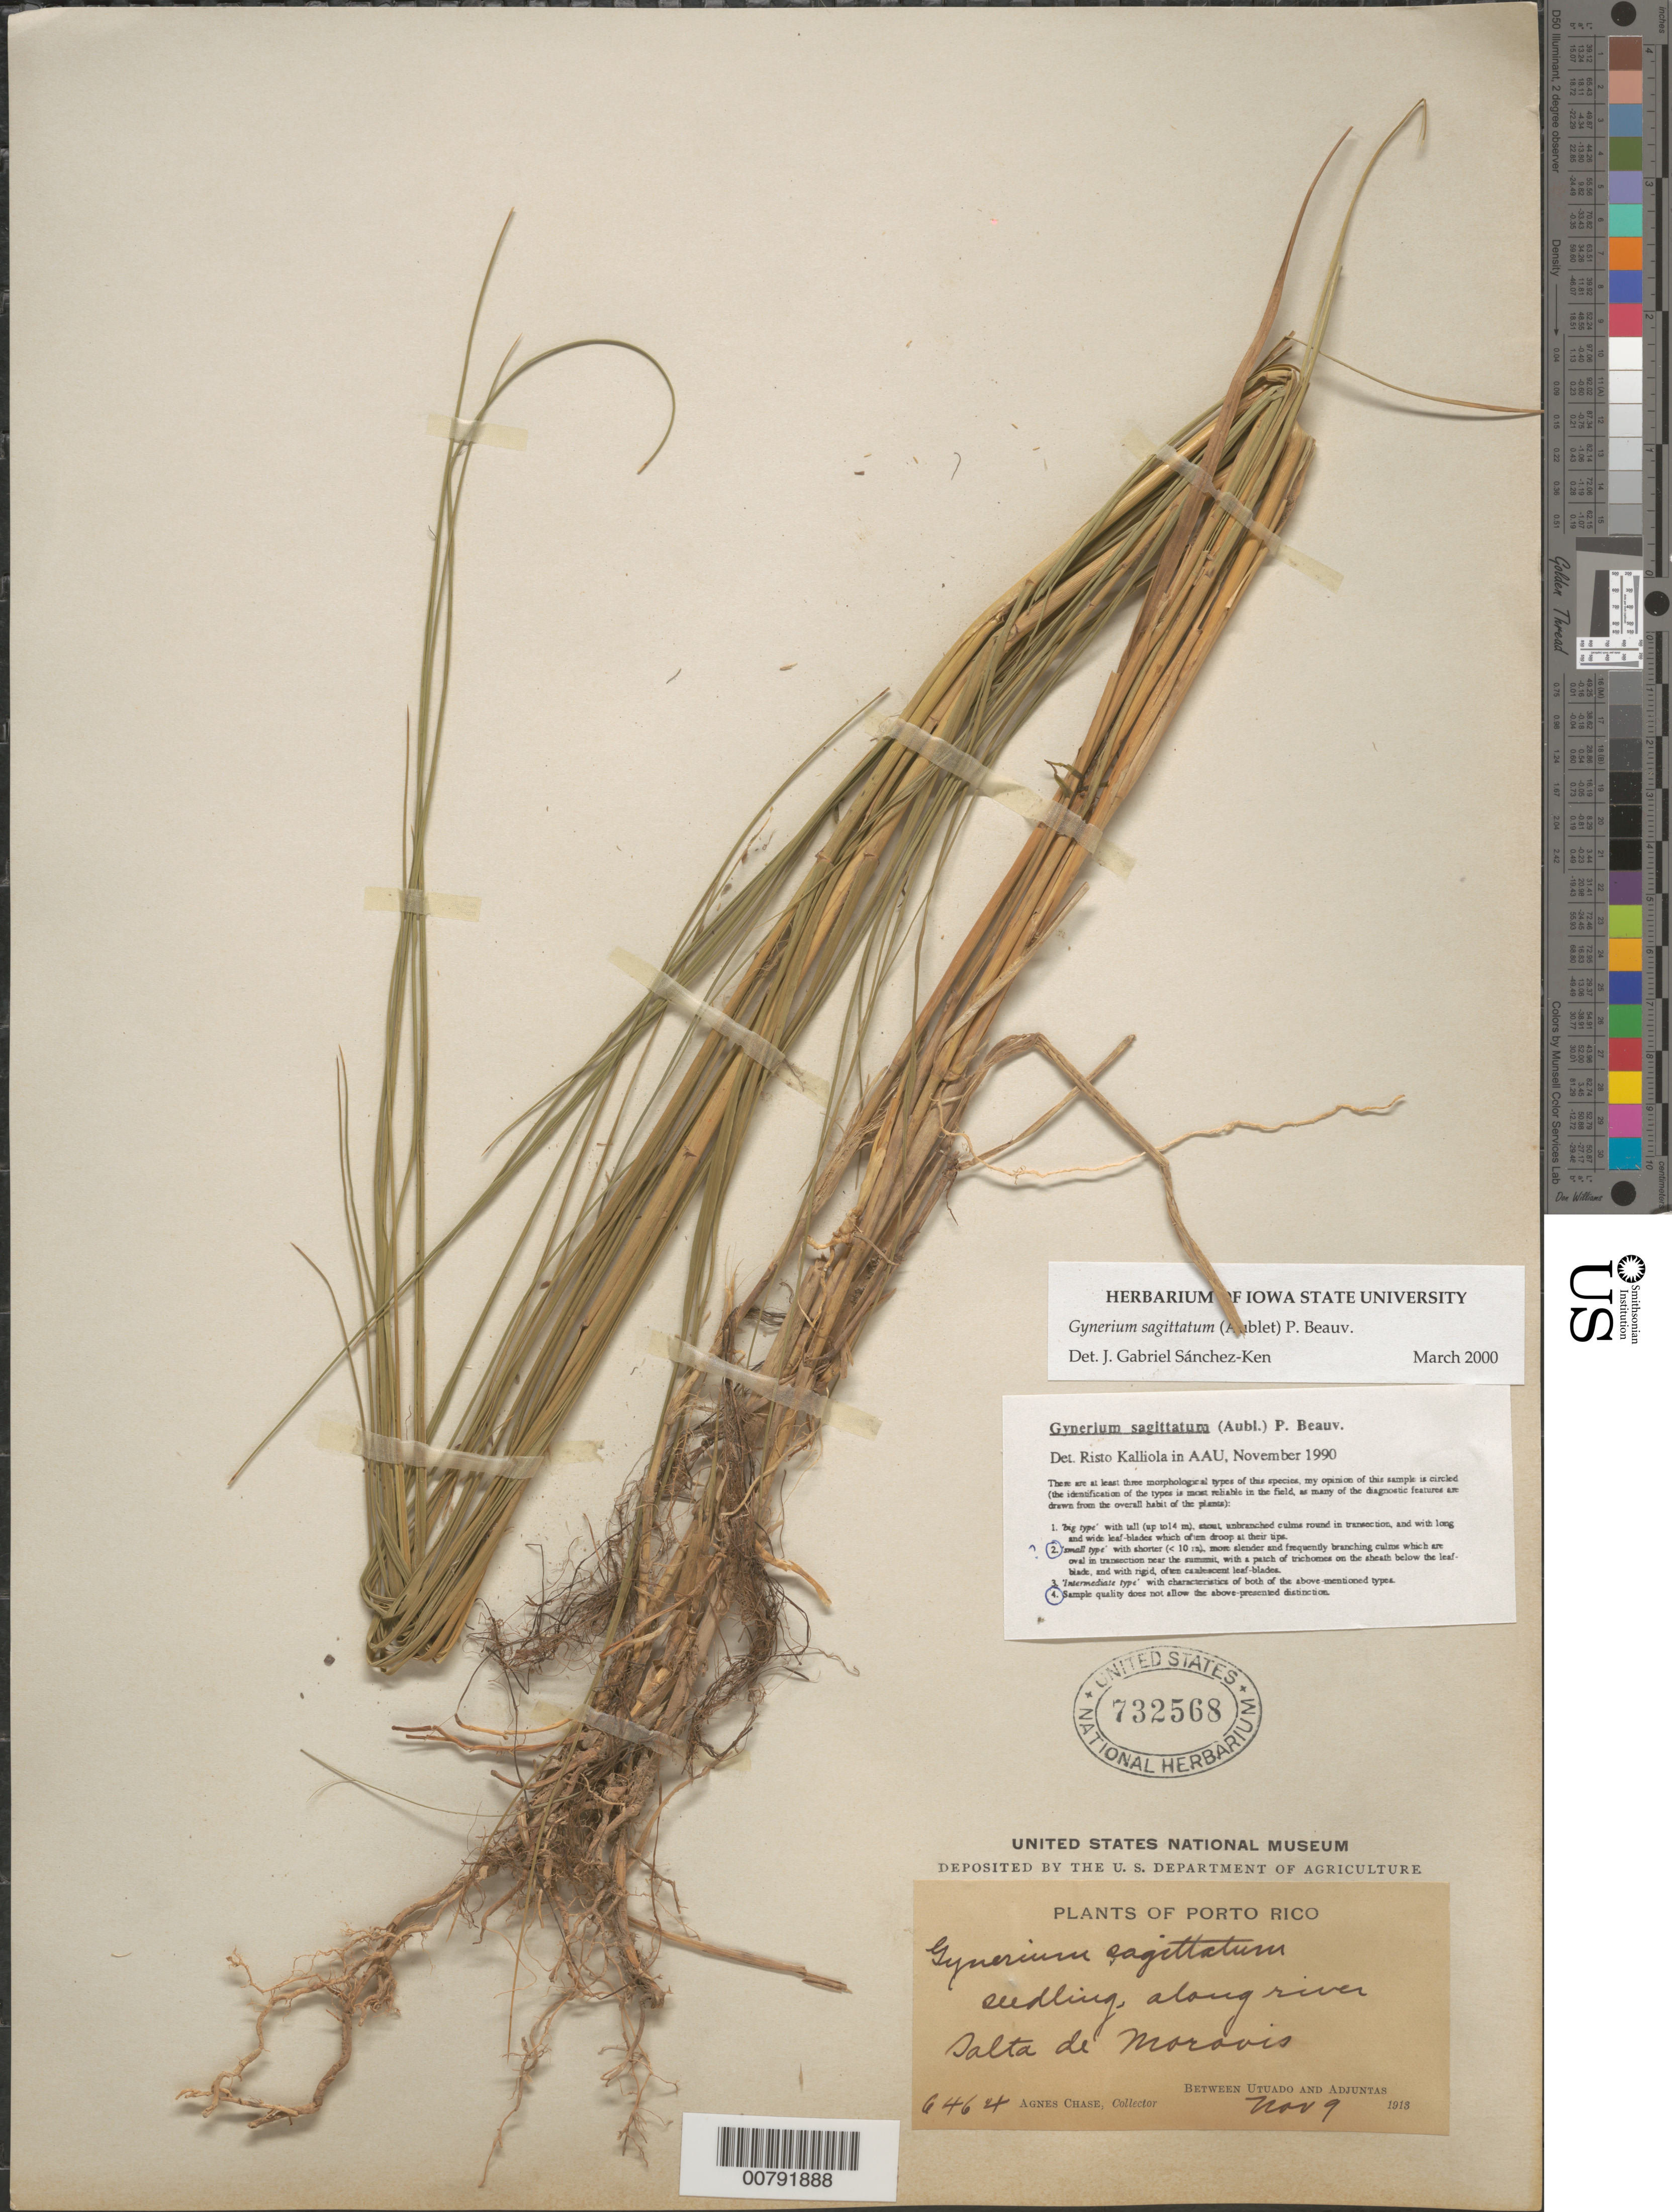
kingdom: Plantae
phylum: Tracheophyta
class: Liliopsida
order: Poales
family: Poaceae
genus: Gynerium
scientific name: Gynerium sagittatum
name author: (Aubl.) P. Beauv.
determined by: Sánchez-Ken, J. G.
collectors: A. Chase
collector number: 6464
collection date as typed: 09 Nov 1913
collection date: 1913-11-09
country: Puerto Rico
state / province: Adjuntas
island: Puerto Rico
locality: Salta de Moravis, between Utuado and Adjuntas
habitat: Along river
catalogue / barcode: US 732568